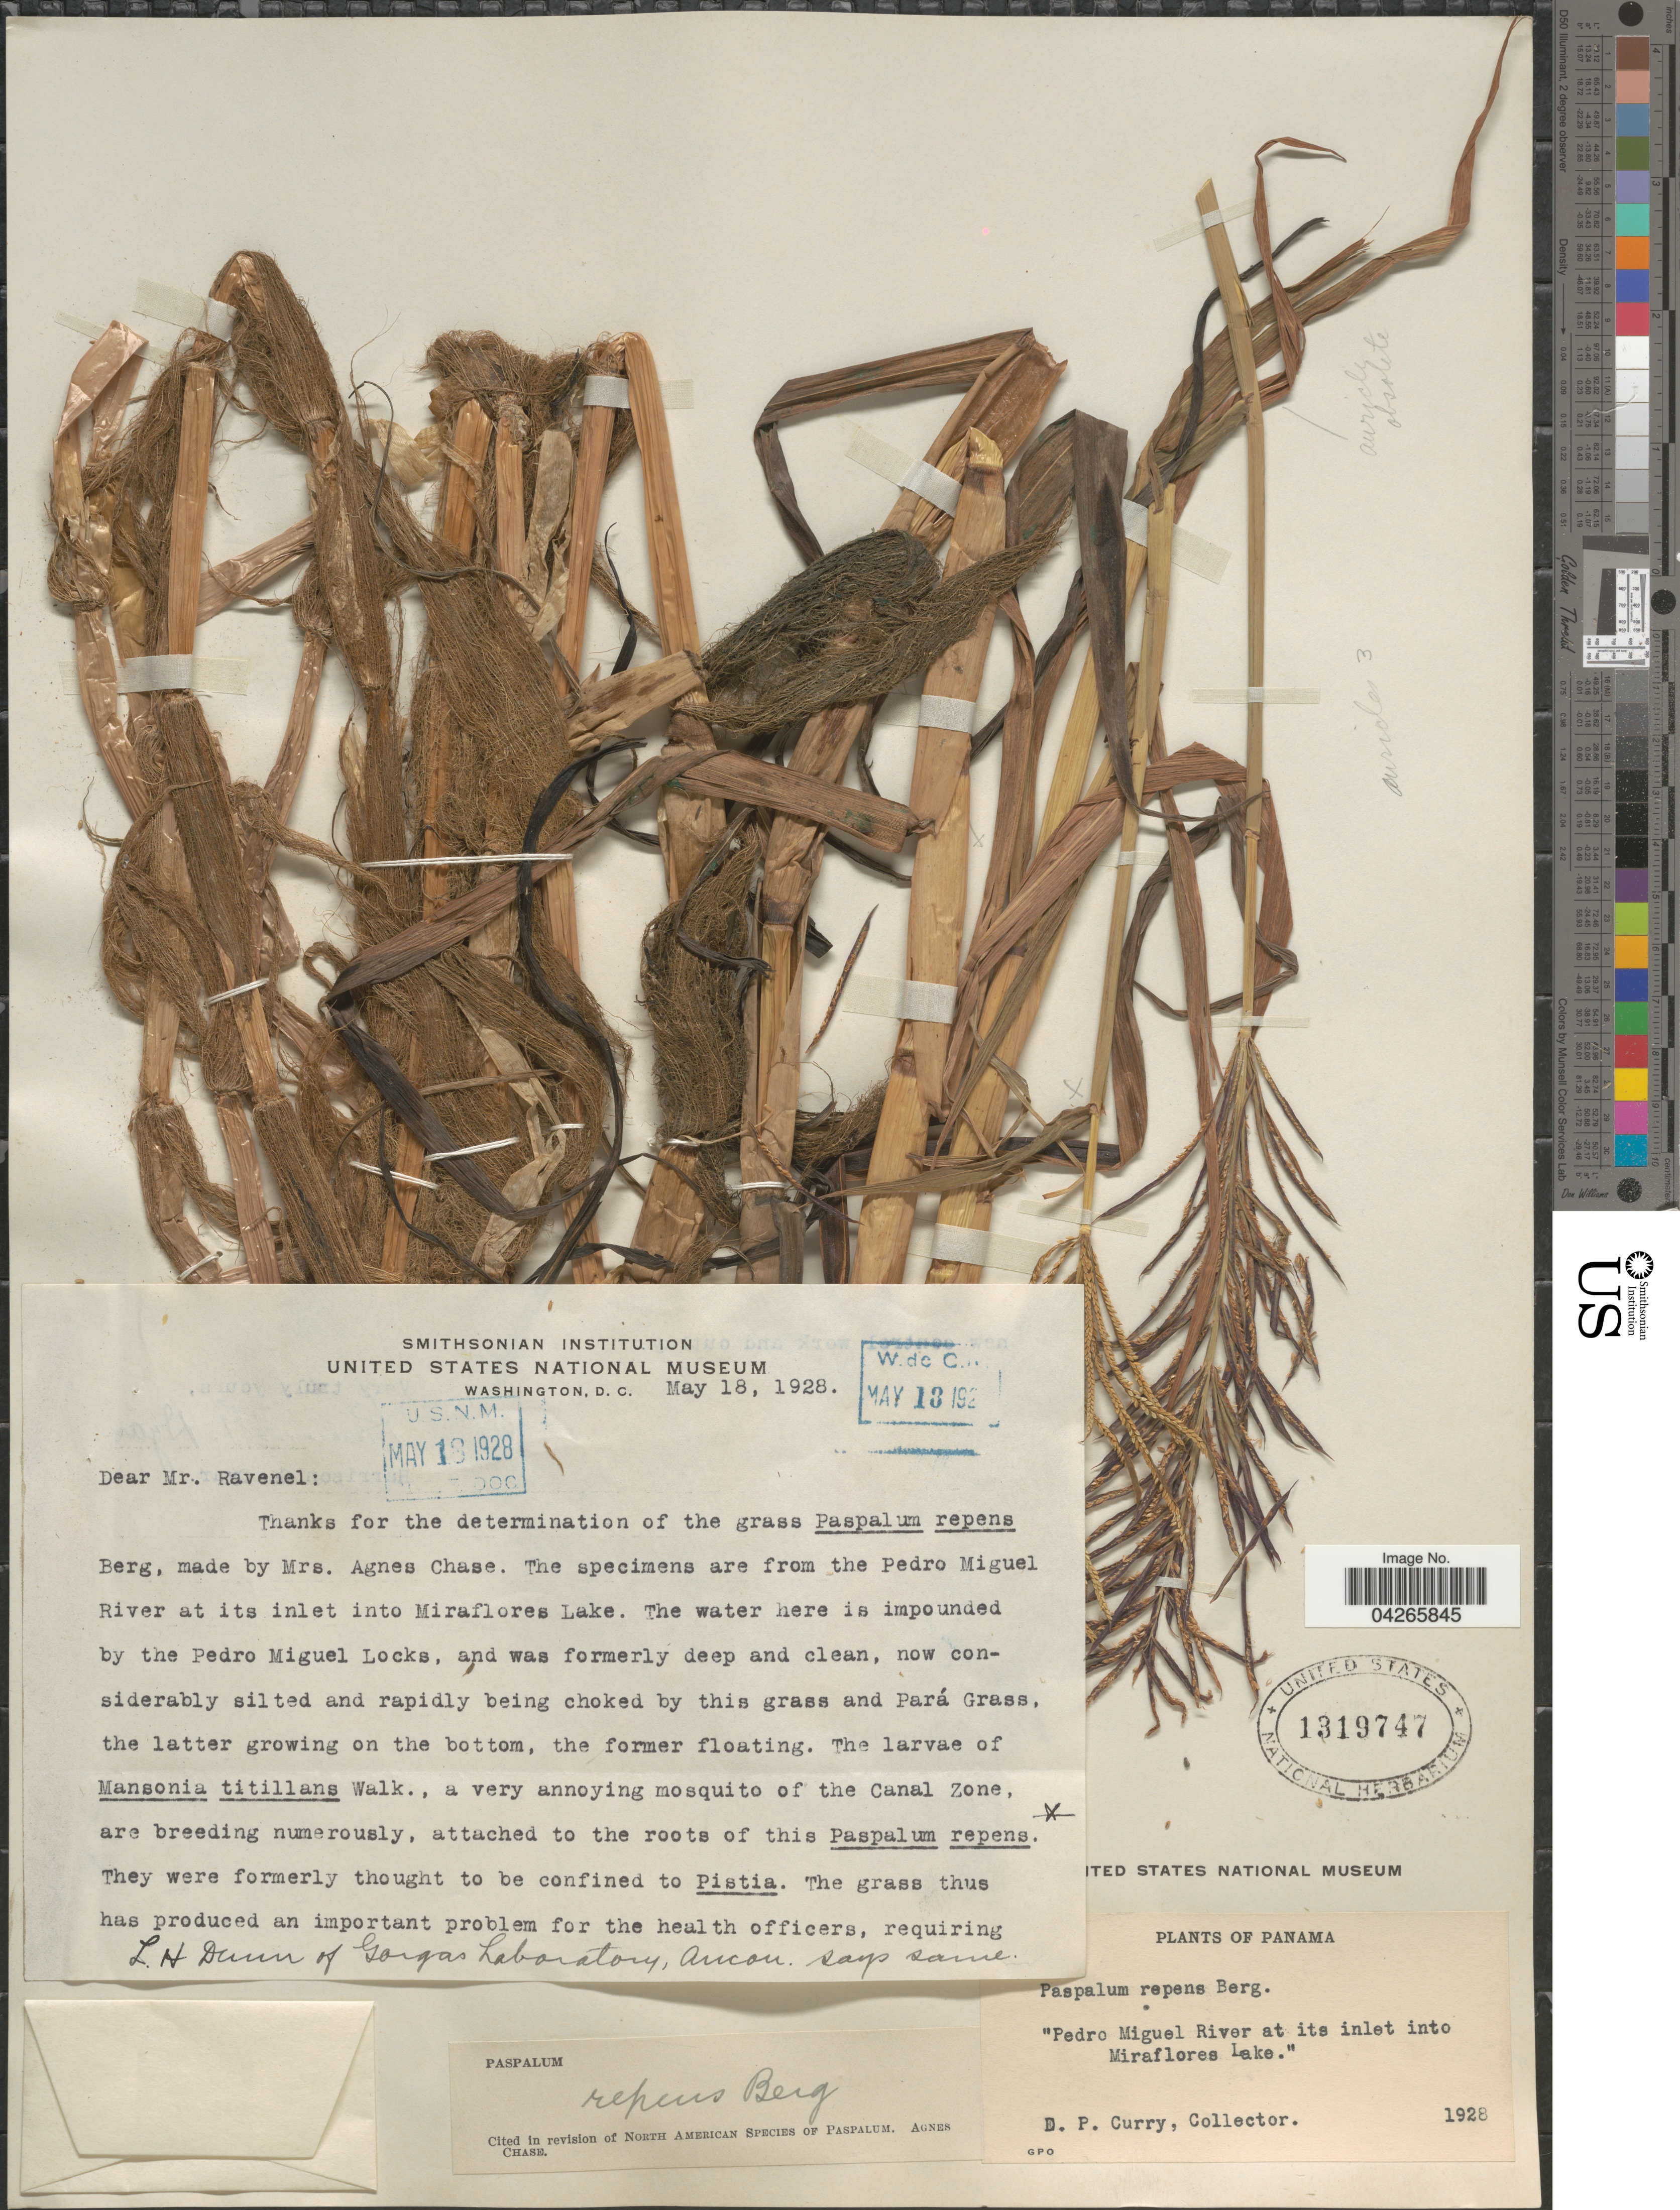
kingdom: Plantae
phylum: Tracheophyta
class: Liliopsida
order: Poales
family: Poaceae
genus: Paspalum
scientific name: Paspalum repens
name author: P.J. Bergius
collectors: D. Curry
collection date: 1928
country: Panama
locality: Pedro Miguel River at its inlet into Miraflores Lake.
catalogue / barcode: US 1319747